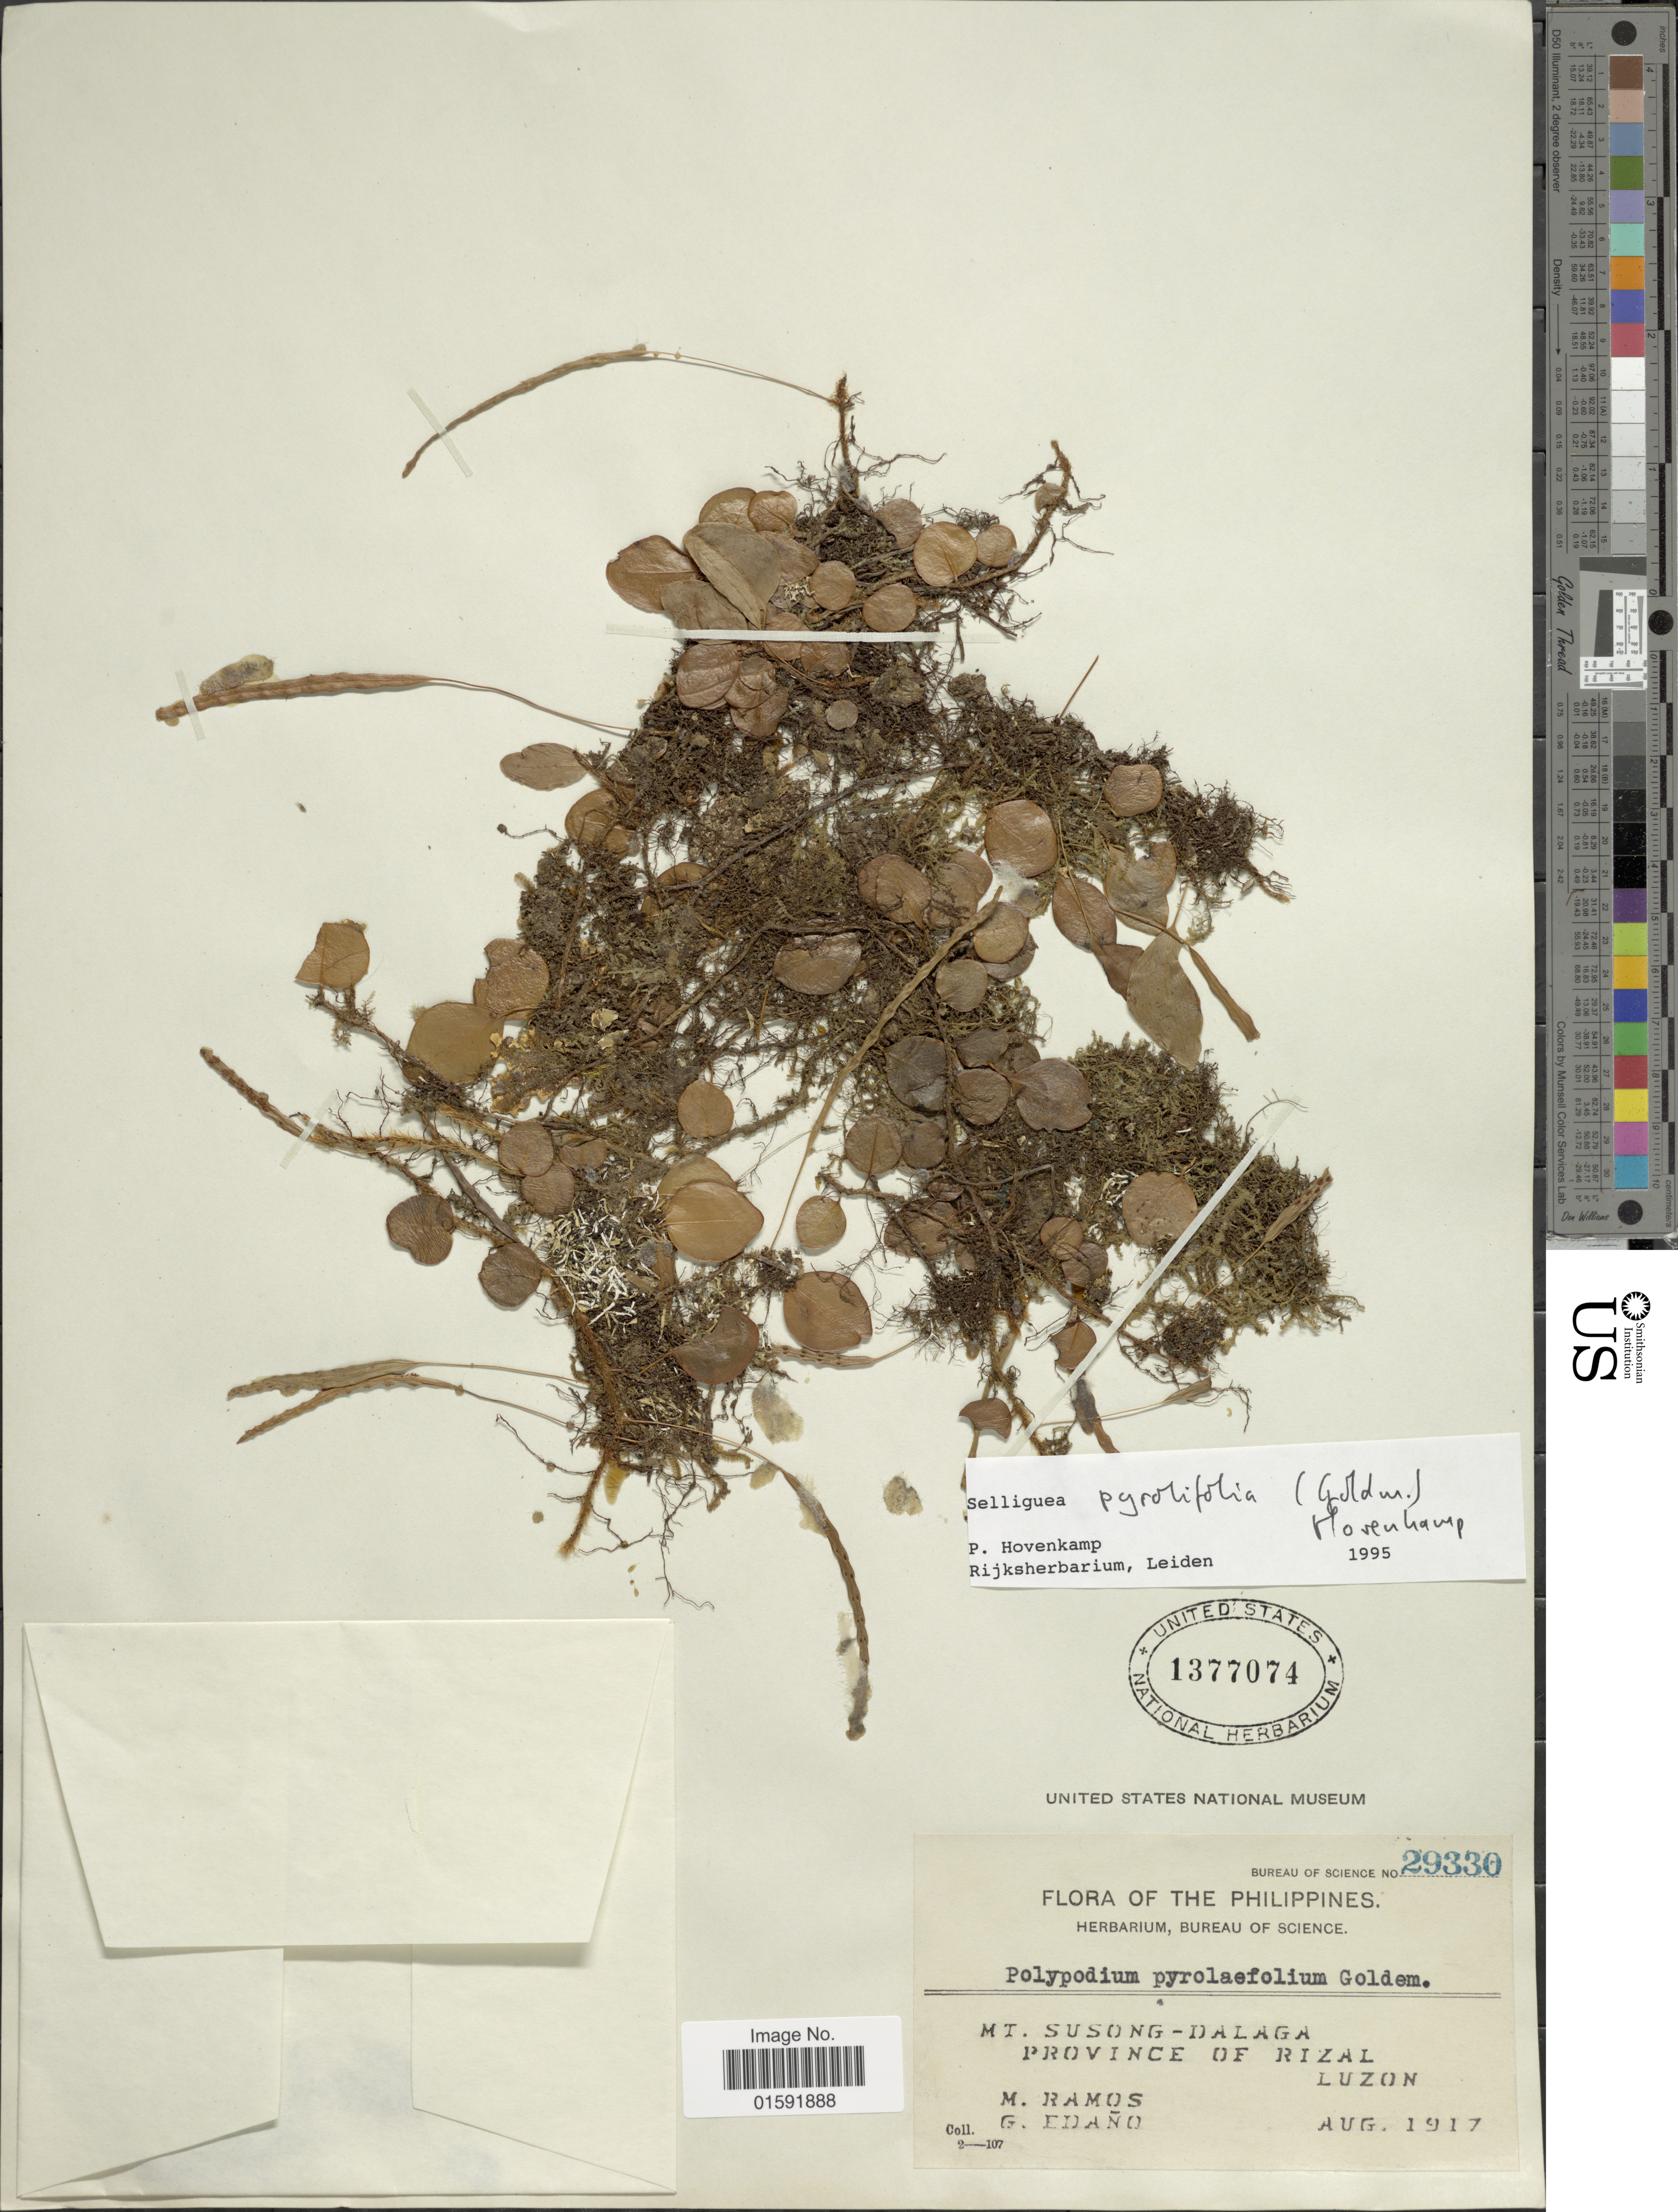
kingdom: Plantae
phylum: Tracheophyta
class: Polypodiopsida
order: Polypodiales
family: Polypodiaceae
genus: Selliguea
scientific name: Selliguea pyrolifolia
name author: (Goldm.) Hovenkamp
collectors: M. Ramos & G. Edaño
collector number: Bureau of Science 29330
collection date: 1917-08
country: Philippines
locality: Mt. Susong-Dalanga, Province of Rizal, Luzon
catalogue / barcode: US 1377074